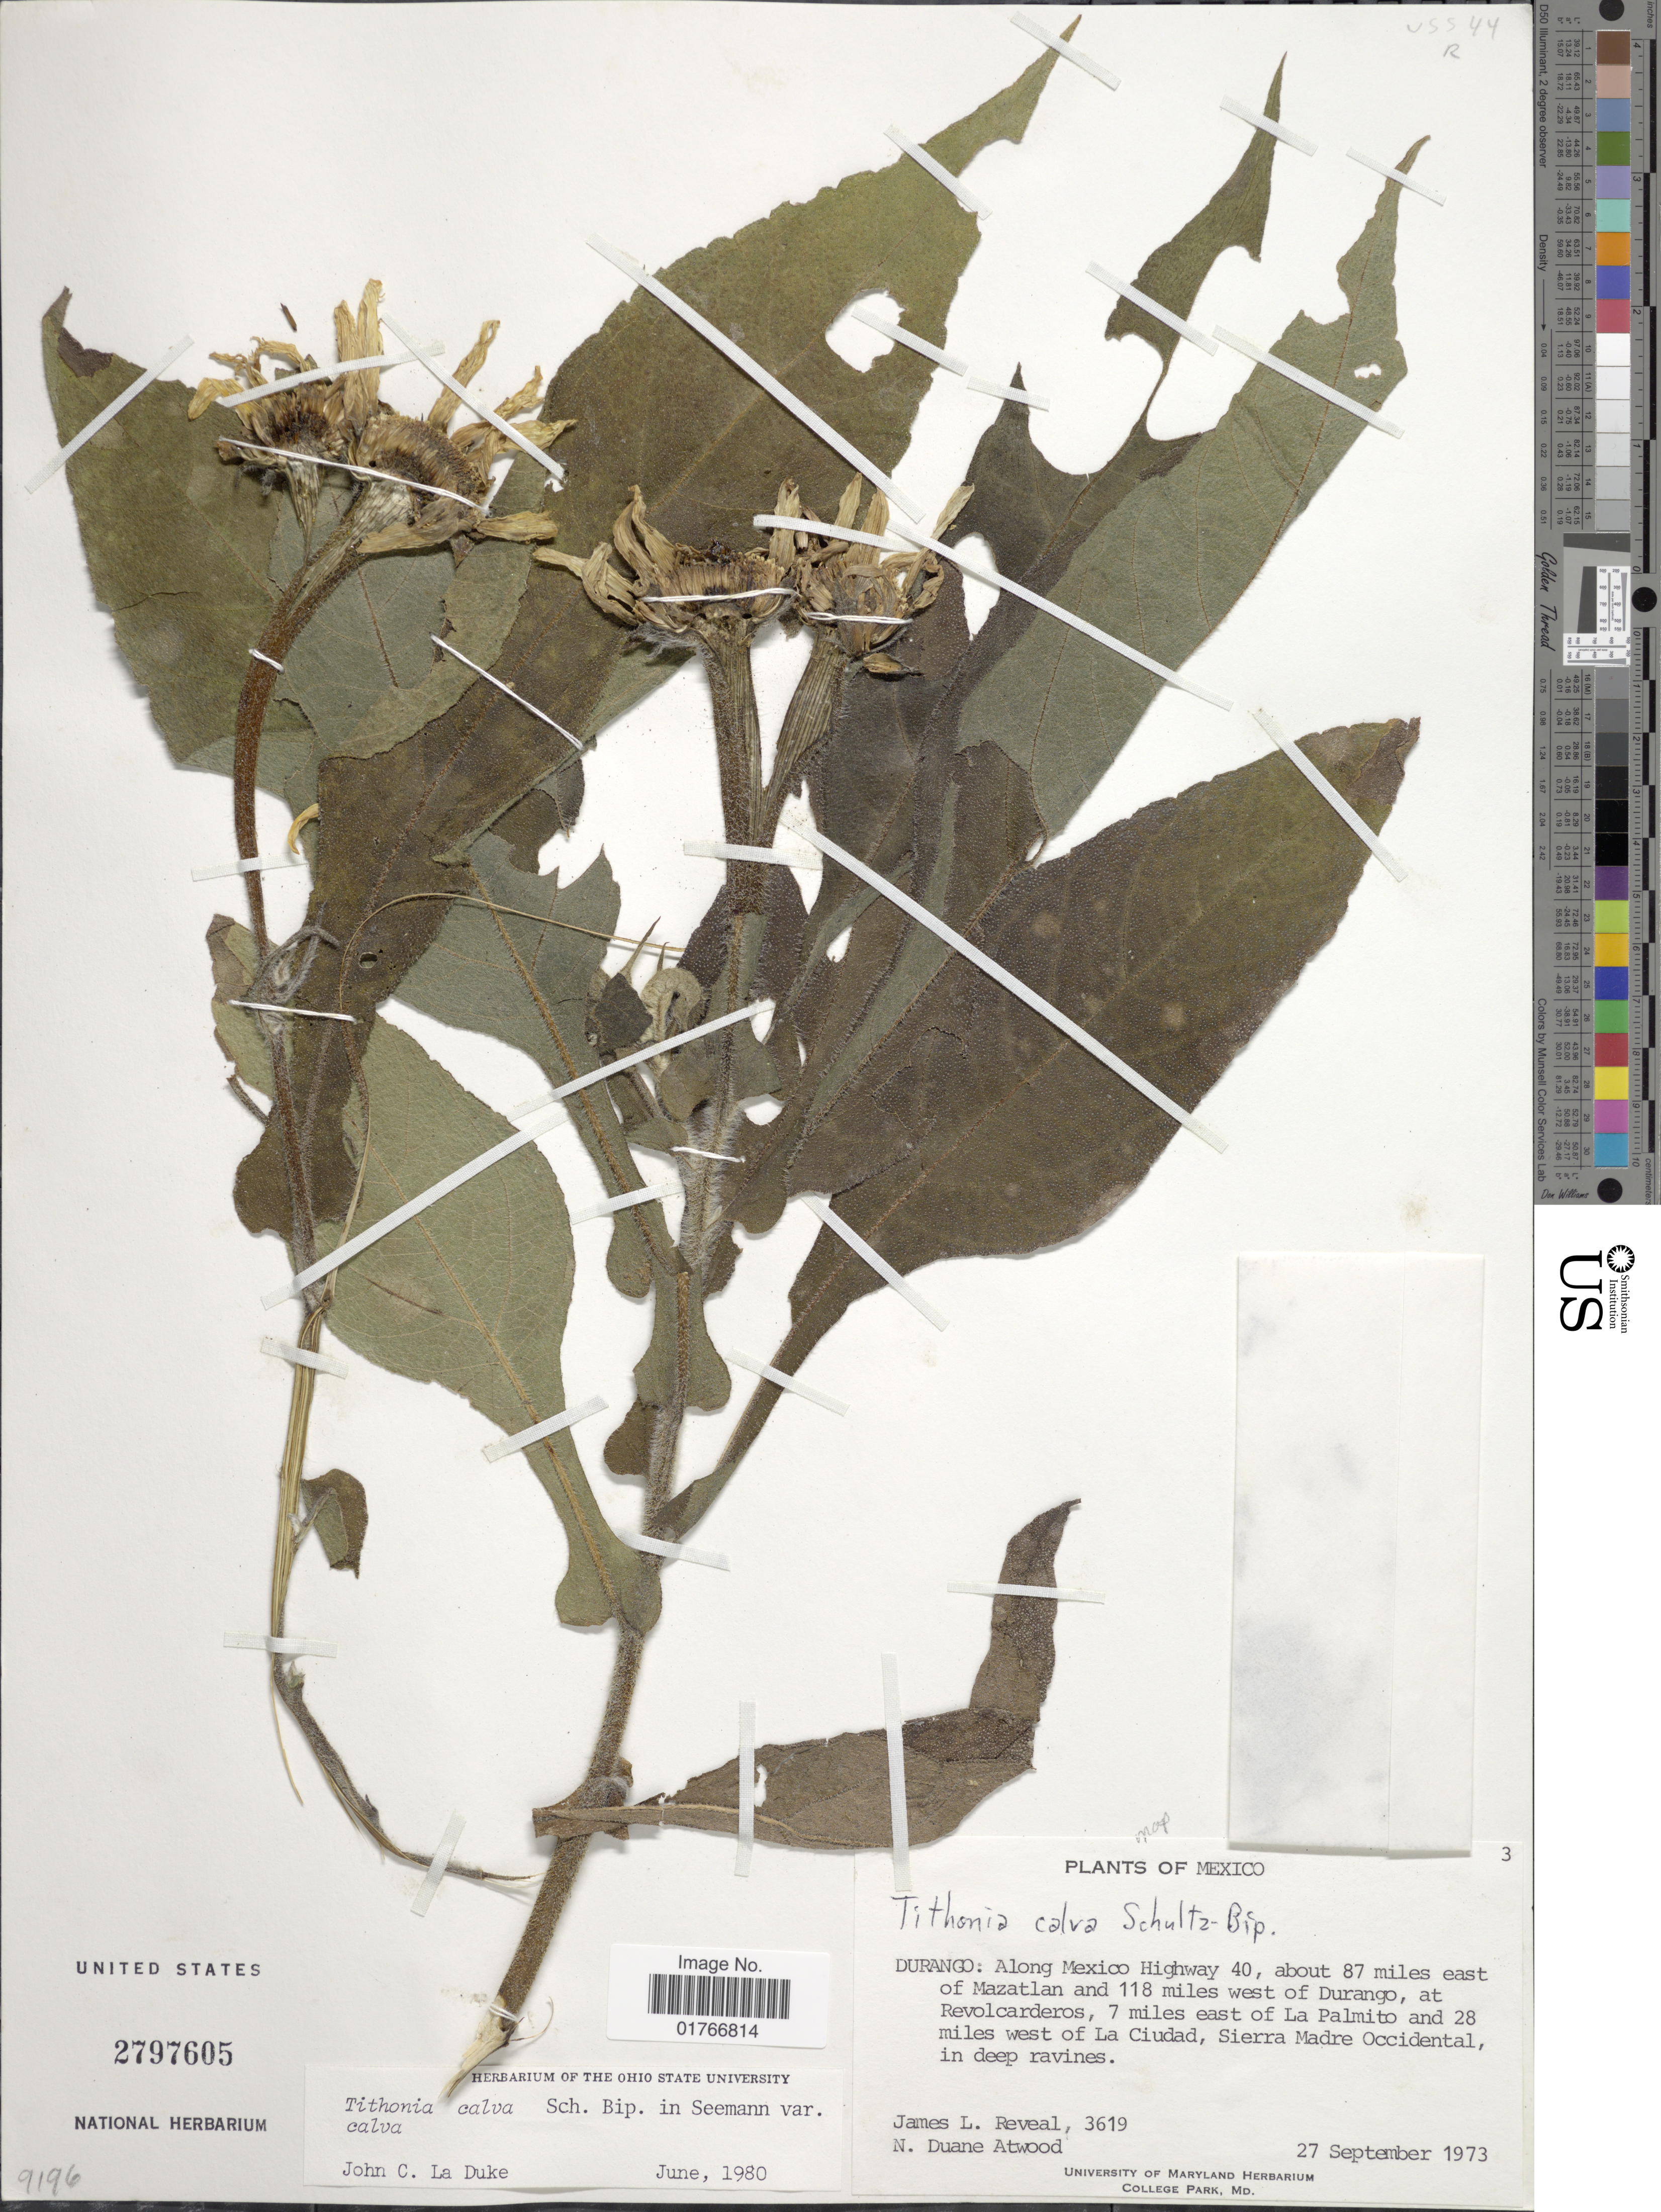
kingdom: Plantae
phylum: Tracheophyta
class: Magnoliopsida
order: Asterales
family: Asteraceae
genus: Tithonia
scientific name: Tithonia calva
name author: Sch. Bip.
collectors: J. L. Reveal & N. Atwood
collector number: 3619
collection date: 1973-09-27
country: Mexico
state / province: Durango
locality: Along Mexico Highway 40, about 87 miles east of Mazatlan and 118 miles west of Durango, at Revolcarderos, 7 miles east of La Palmito and 28 miles west of La Ciudad, Sierra Madre Occidental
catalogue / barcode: US 2797605